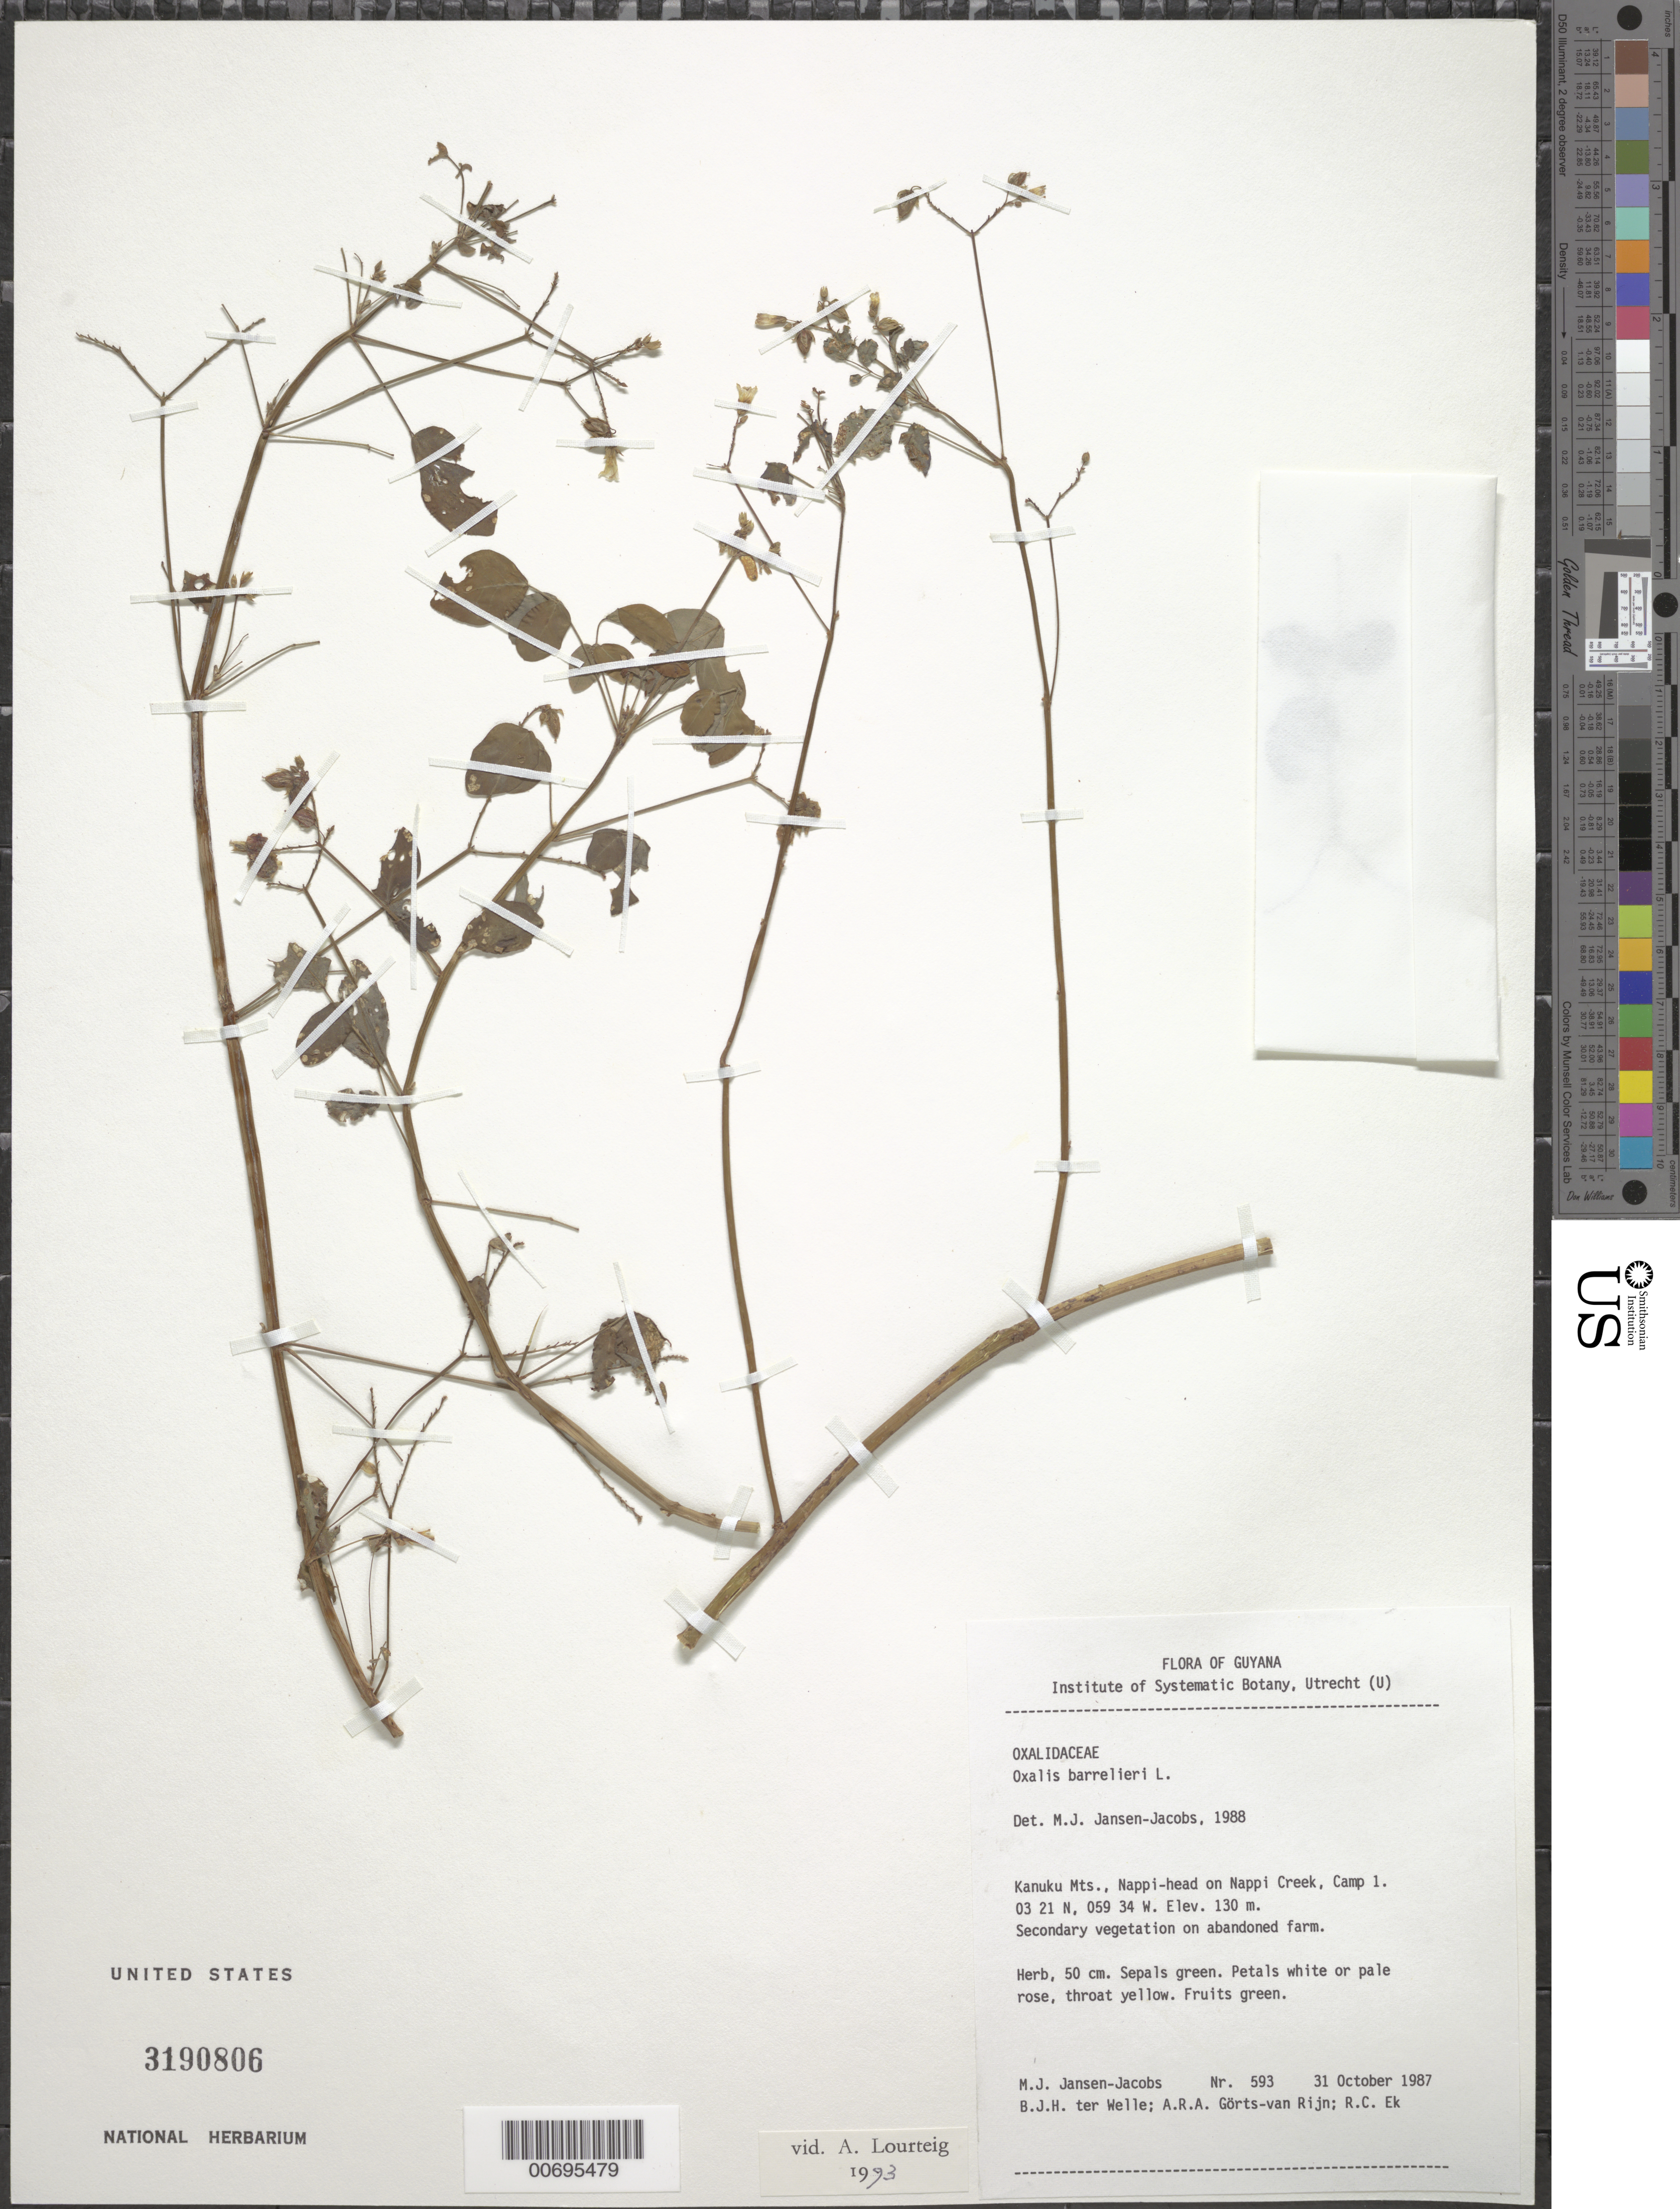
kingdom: Plantae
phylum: Tracheophyta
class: Magnoliopsida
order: Oxalidales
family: Oxalidaceae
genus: Oxalis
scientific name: Oxalis barrelieri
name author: L.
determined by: Jansen-Jacobs, M. J., (U), Nationaal Herbarium Nederland, Utrecht University branch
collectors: M. J. Jansen-Jacobs, B. Welle, A. .R. A. Görts-van Rijn & R. C. Ek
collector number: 593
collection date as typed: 31-Oct-87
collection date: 1987-10-31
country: Guyana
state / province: U. Takutu-U. Essequibo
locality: Kanuku Mts., Nappi-head on Nappi Creek, camp 1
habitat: Secondary vegetation on abandoned farm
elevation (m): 130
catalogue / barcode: US 3190806